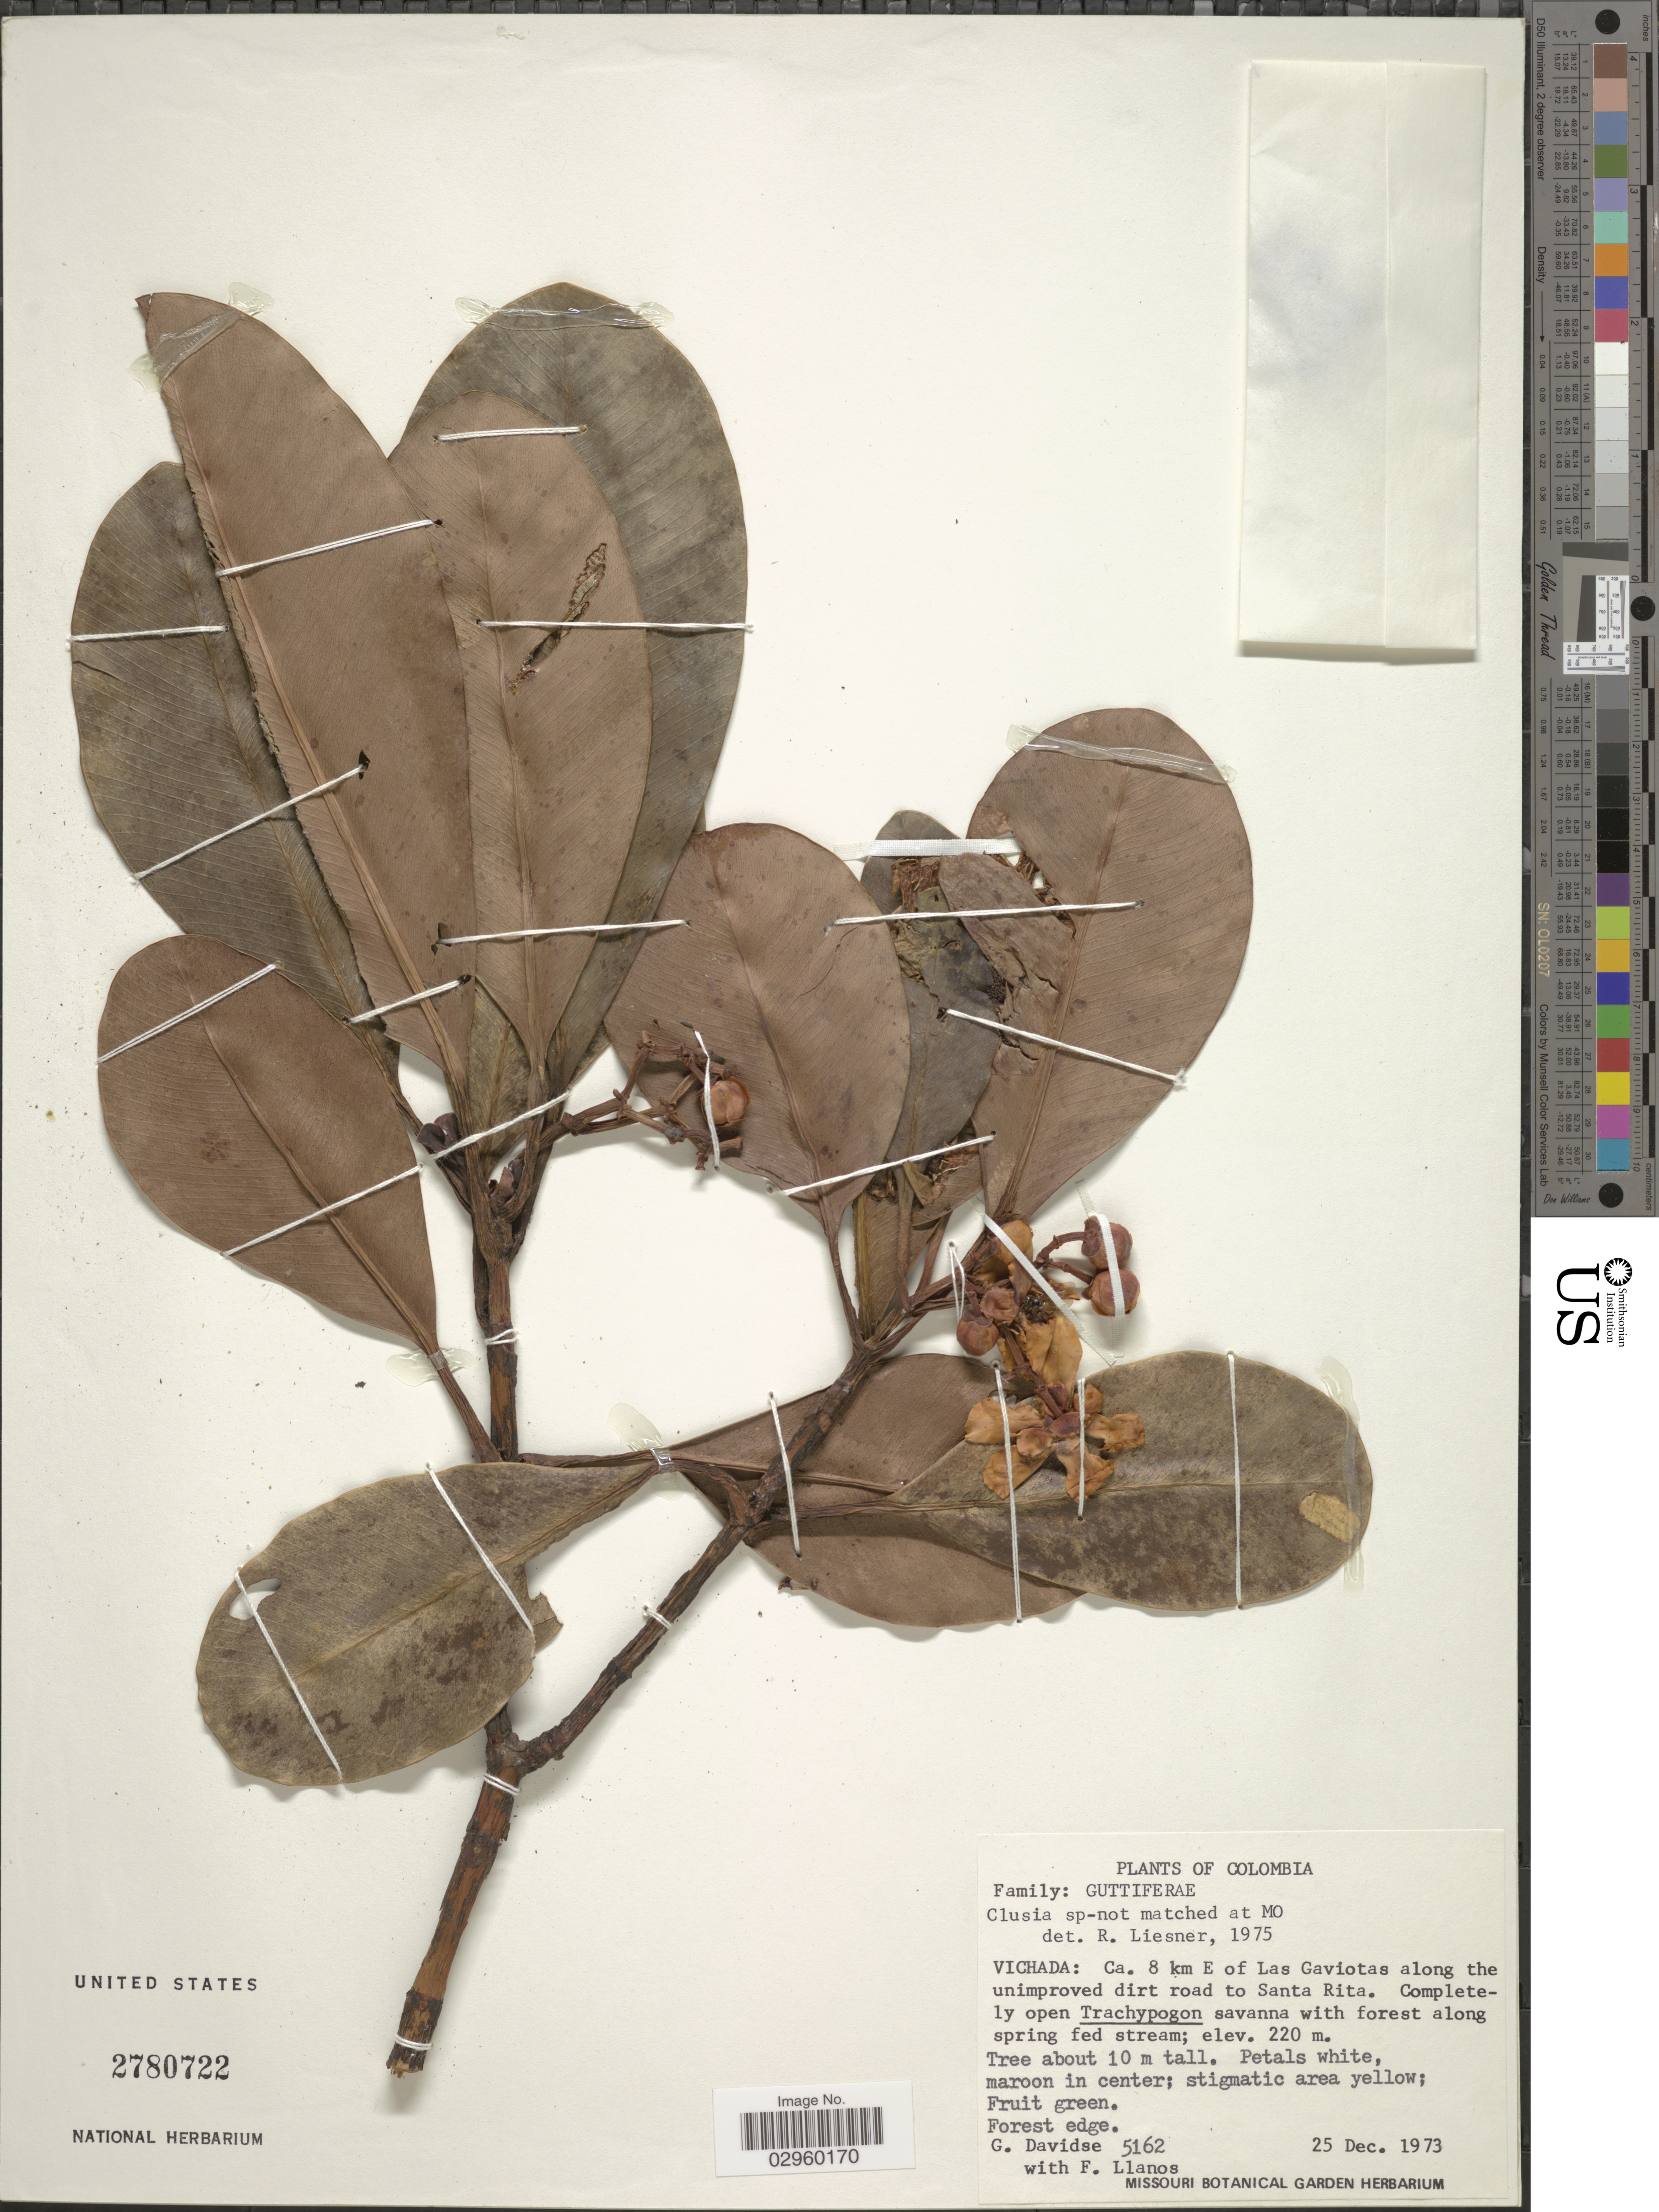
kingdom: Plantae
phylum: Tracheophyta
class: Magnoliopsida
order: Malpighiales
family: Clusiaceae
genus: Clusia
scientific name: Clusia sp.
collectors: G. Davidse & F. Llanos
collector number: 5162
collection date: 1973-12-25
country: Colombia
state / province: Vichada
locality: Ca. 8 km E of Las Gaviotas along the unimproved dirt road to Santa Rita.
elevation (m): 220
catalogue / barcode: US 2780722